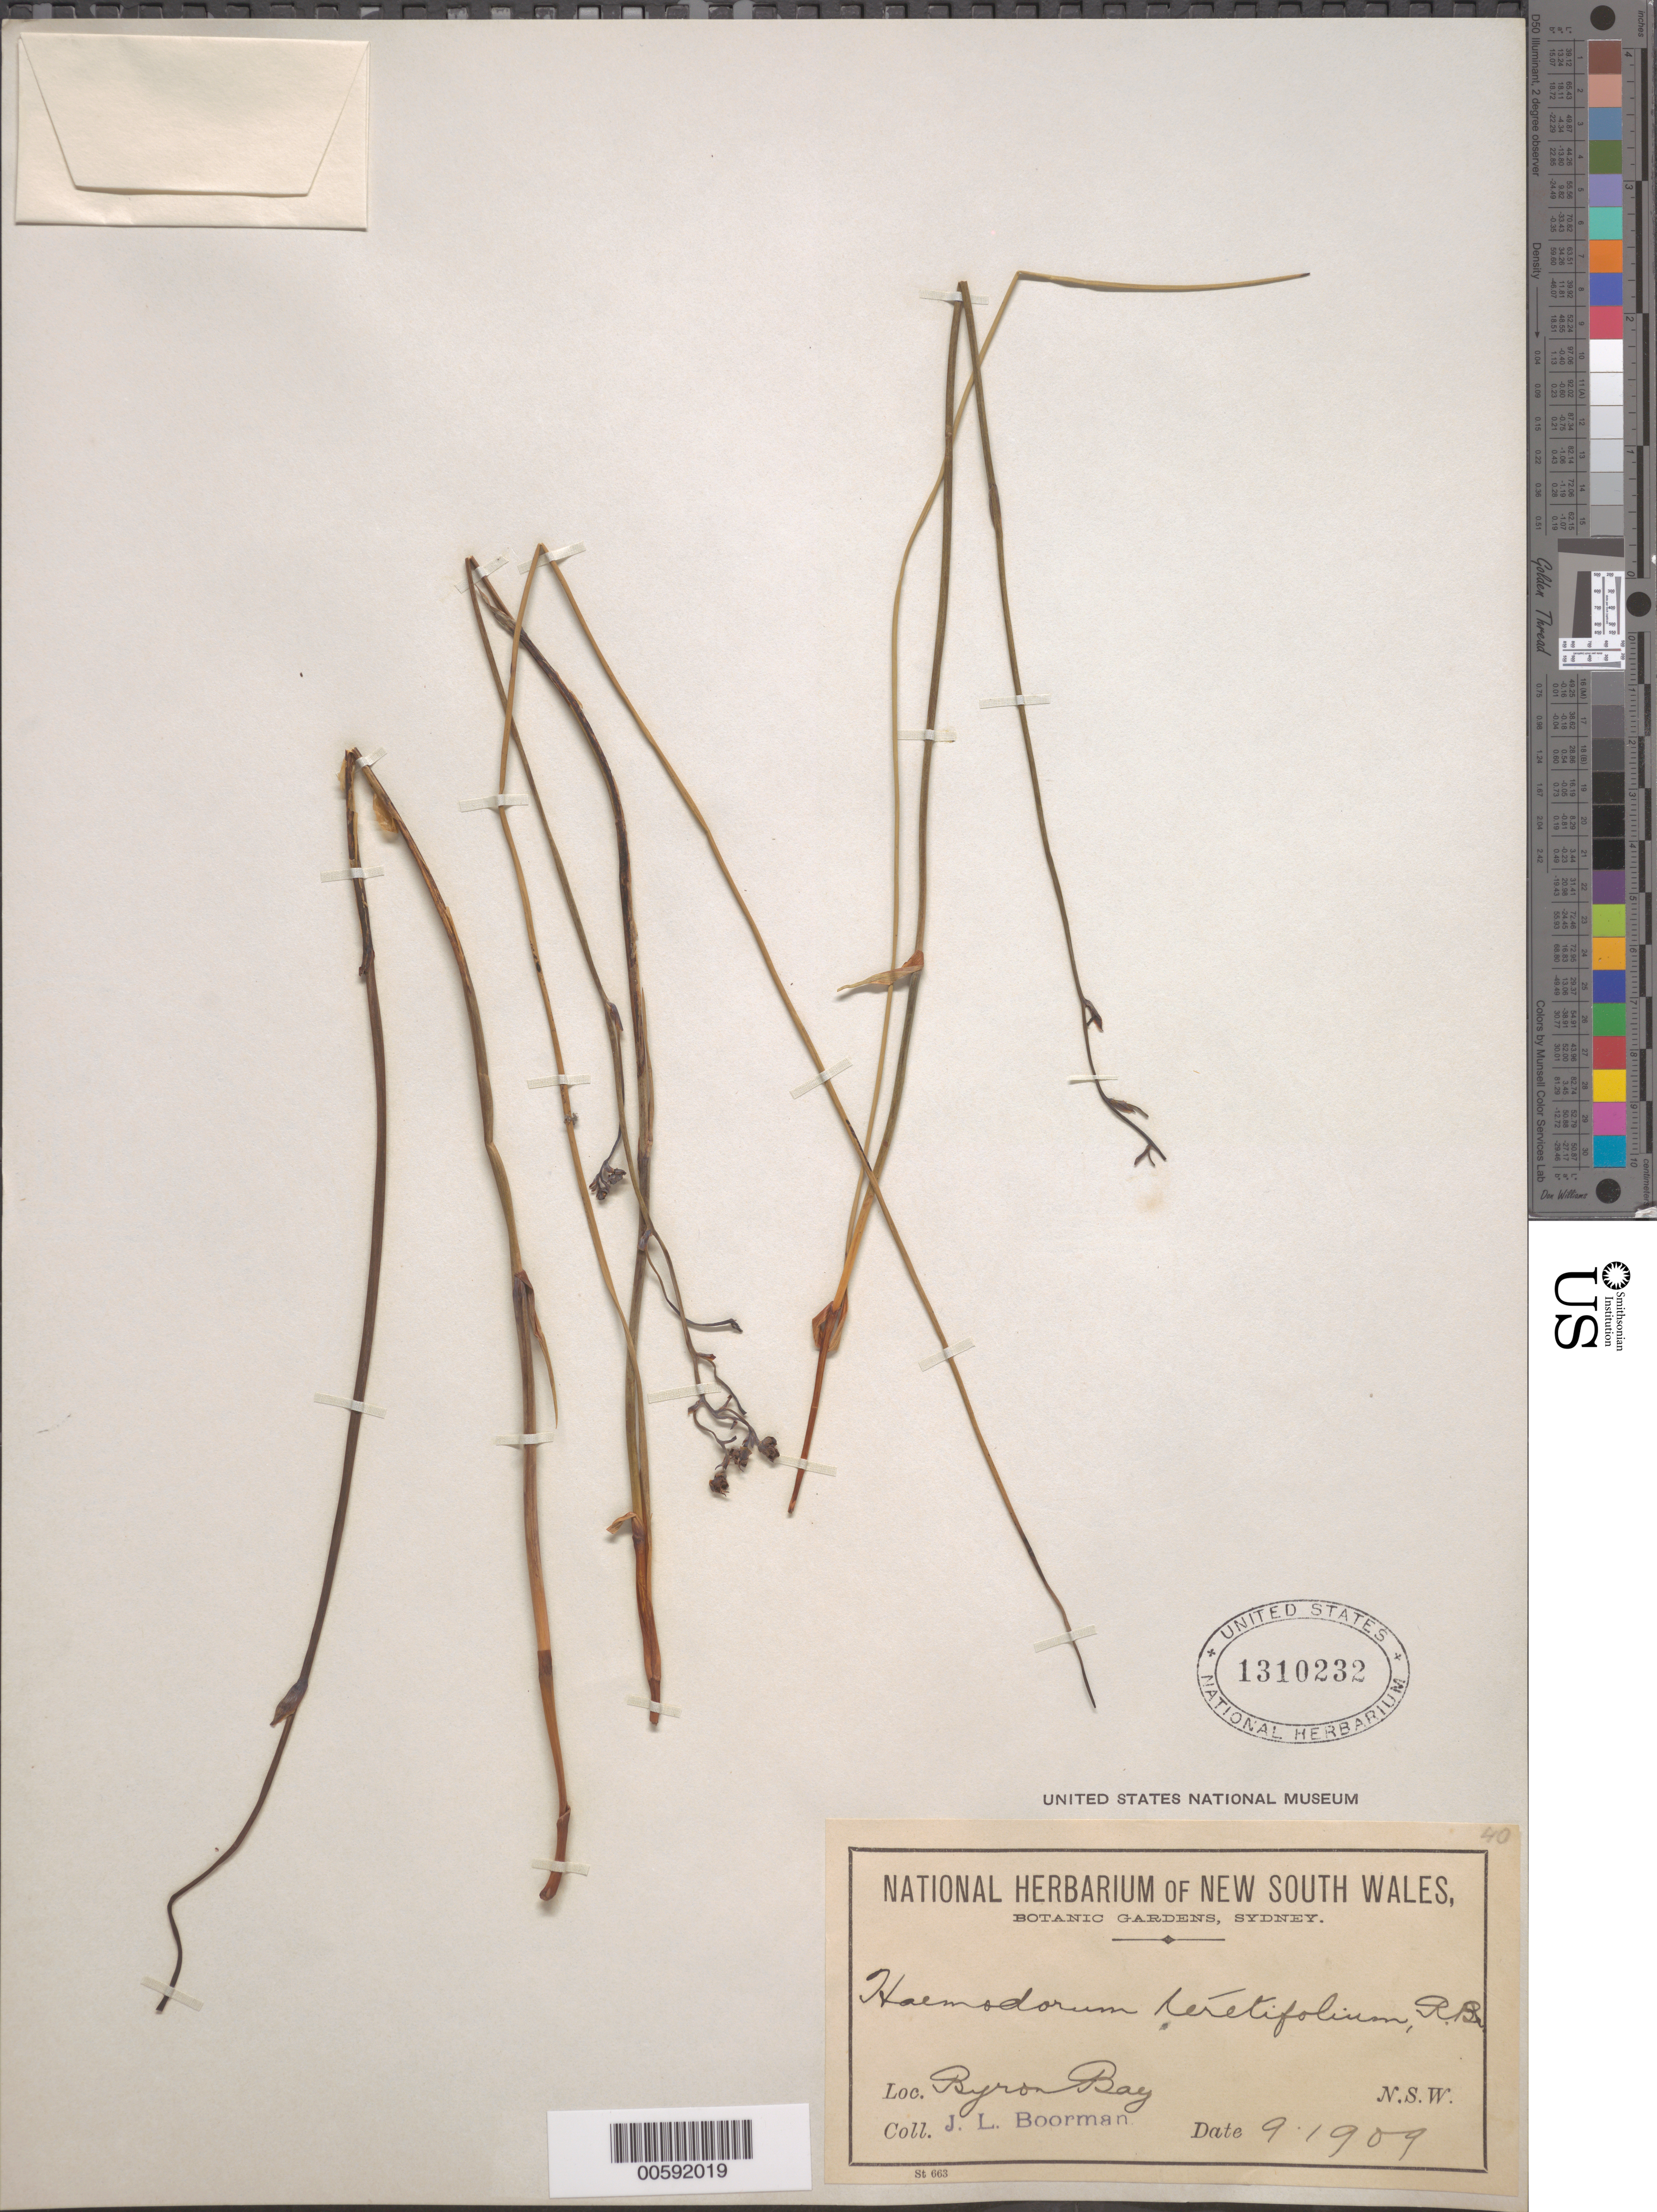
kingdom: Plantae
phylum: Tracheophyta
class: Liliopsida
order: Commelinales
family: Haemodoraceae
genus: Haemodorum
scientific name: Haemodorum teretifolium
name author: R. Br.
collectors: J. Boorman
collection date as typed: Sep 1909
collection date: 1909-09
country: Australia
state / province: New South Wales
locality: Byron Bay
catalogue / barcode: US 1310232